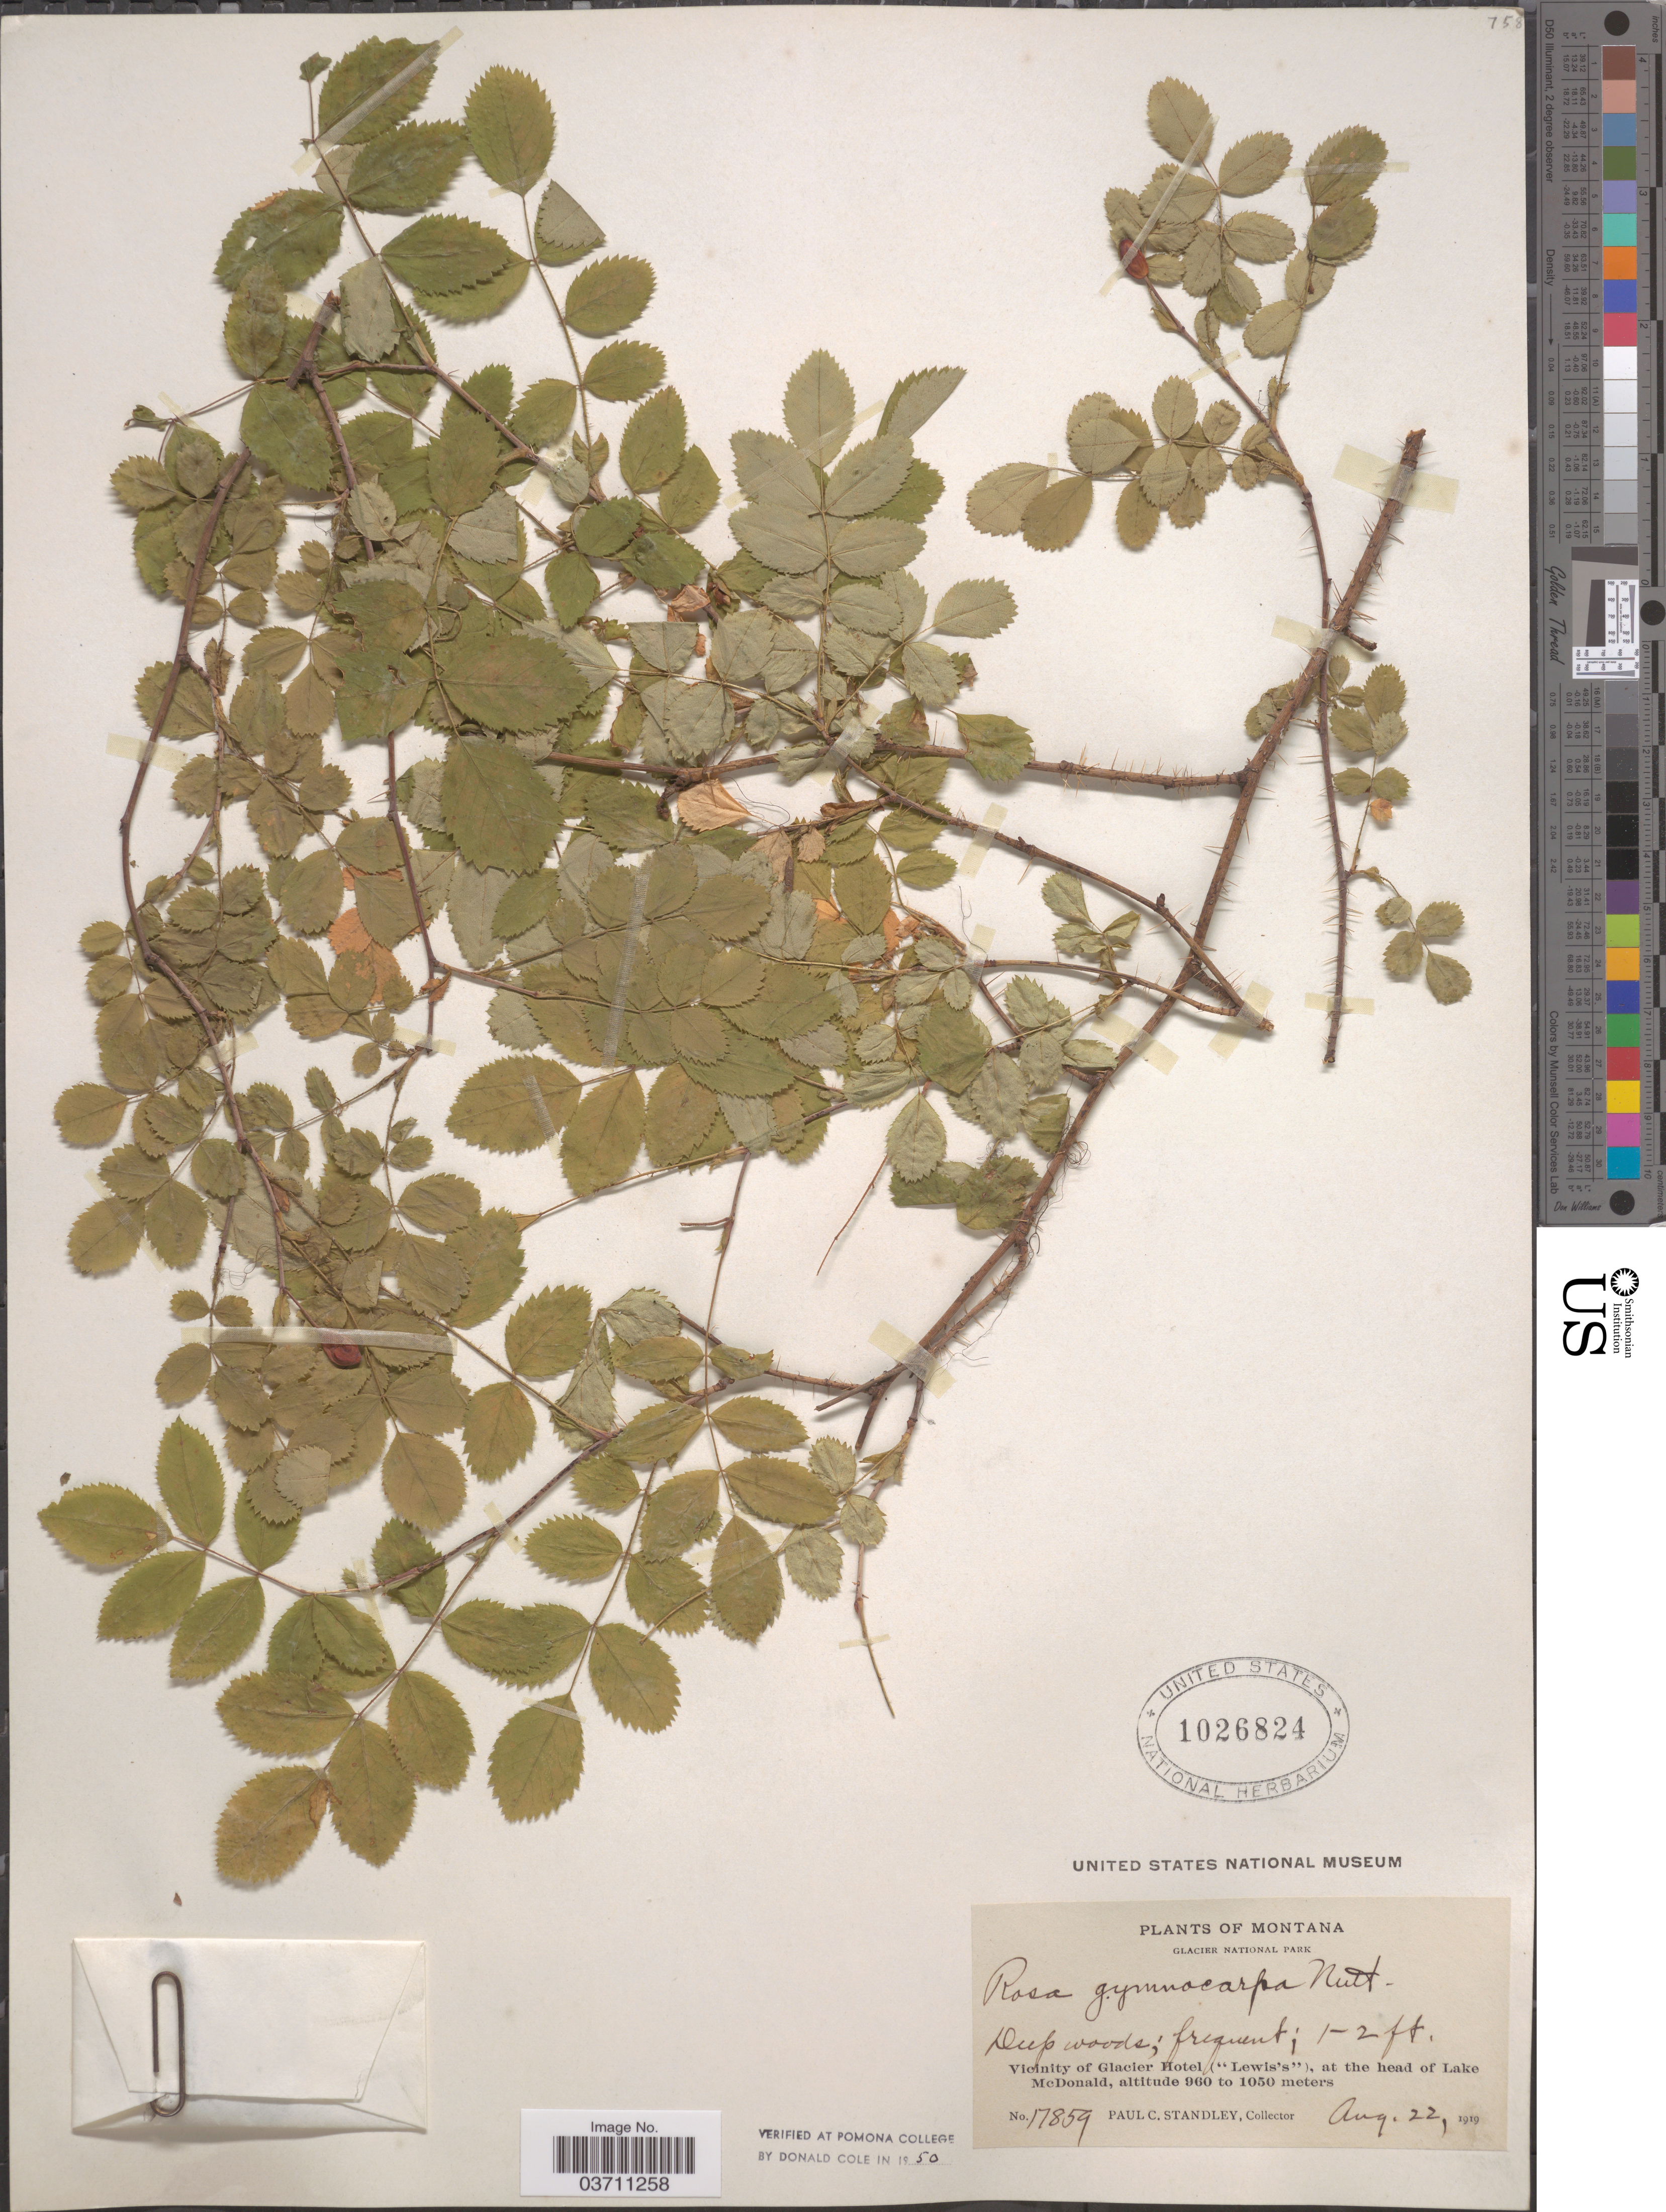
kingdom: Plantae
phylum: Tracheophyta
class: Magnoliopsida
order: Rosales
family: Rosaceae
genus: Rosa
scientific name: Rosa gymnocarpa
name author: Nutt.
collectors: P. C. Standley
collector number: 17859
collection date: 1919-08-22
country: United States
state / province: Montana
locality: Glacier National Park. Vicinity of Glacier Hotel ('Lewis's'), at the head of Lake McDonald.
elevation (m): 960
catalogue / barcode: US 1026824